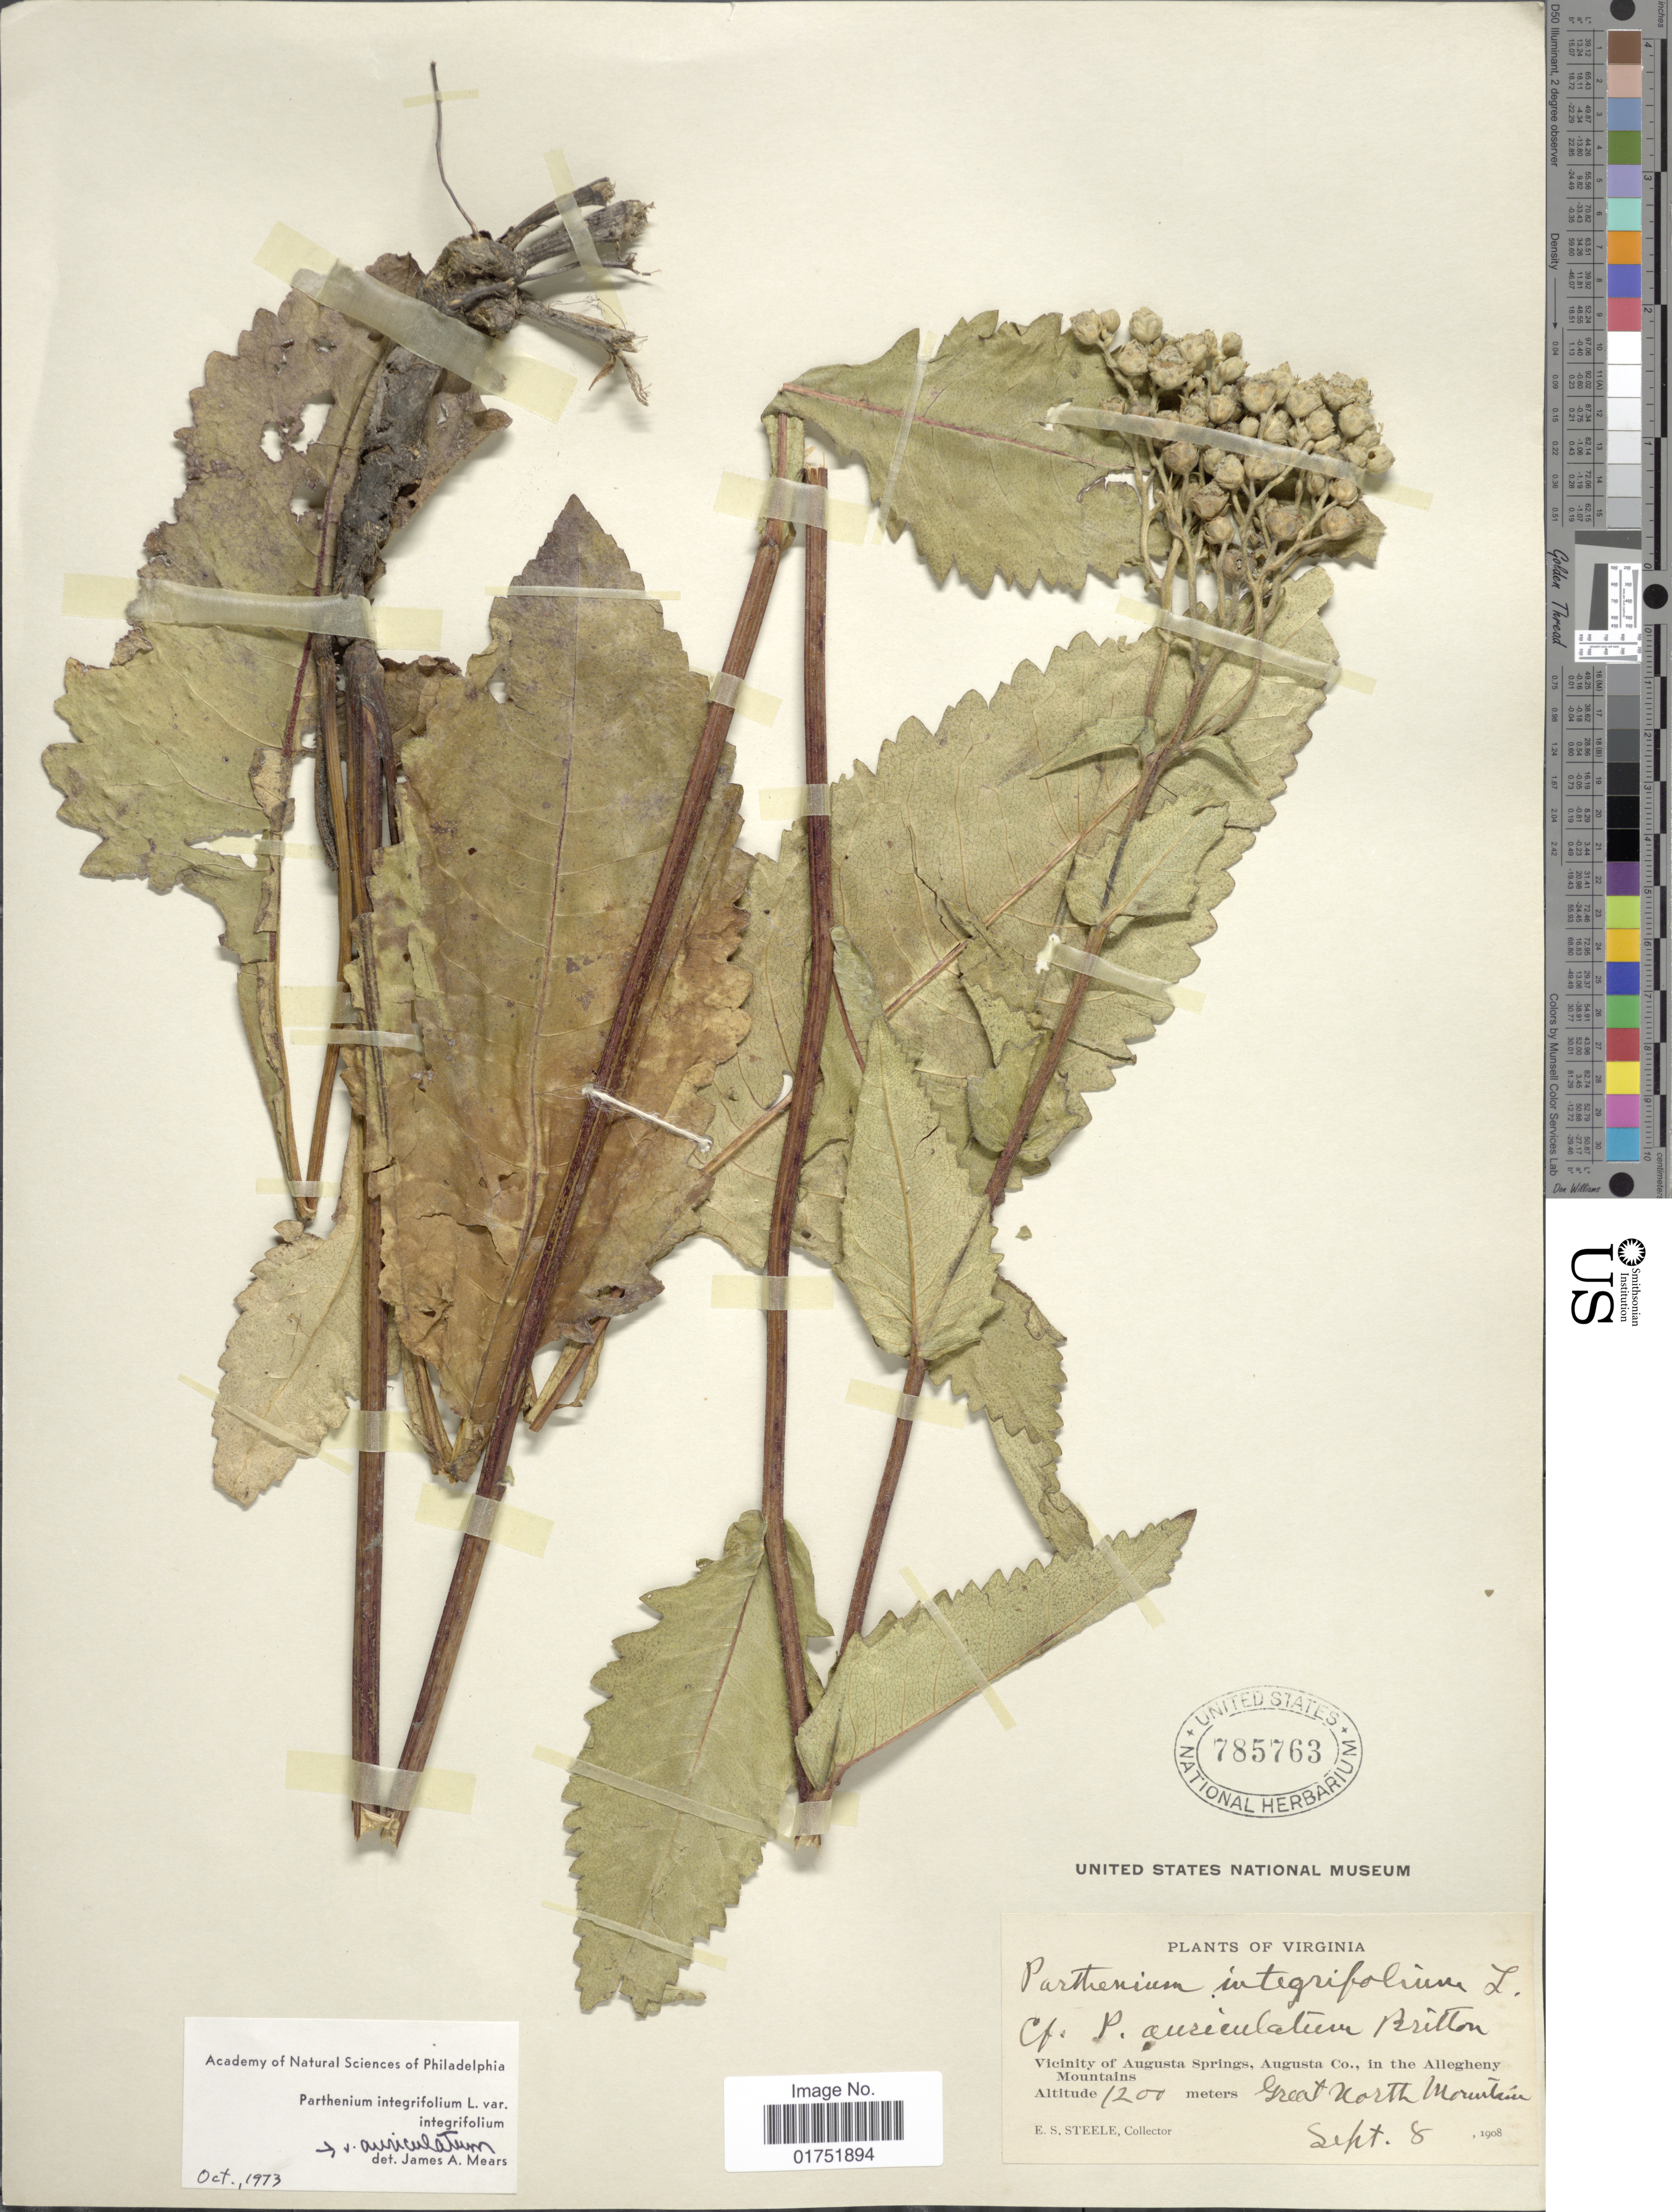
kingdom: Plantae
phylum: Tracheophyta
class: Magnoliopsida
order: Asterales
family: Asteraceae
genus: Parthenium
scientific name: Parthenium integrifolium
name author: L.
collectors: E. Steele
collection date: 1908-09-08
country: United States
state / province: Virginia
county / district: Augusta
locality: Vicinity of Augusta Springs, Augusta Co., in the Allegheny Mountains, Great North Mountain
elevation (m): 1200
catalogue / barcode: US 785763